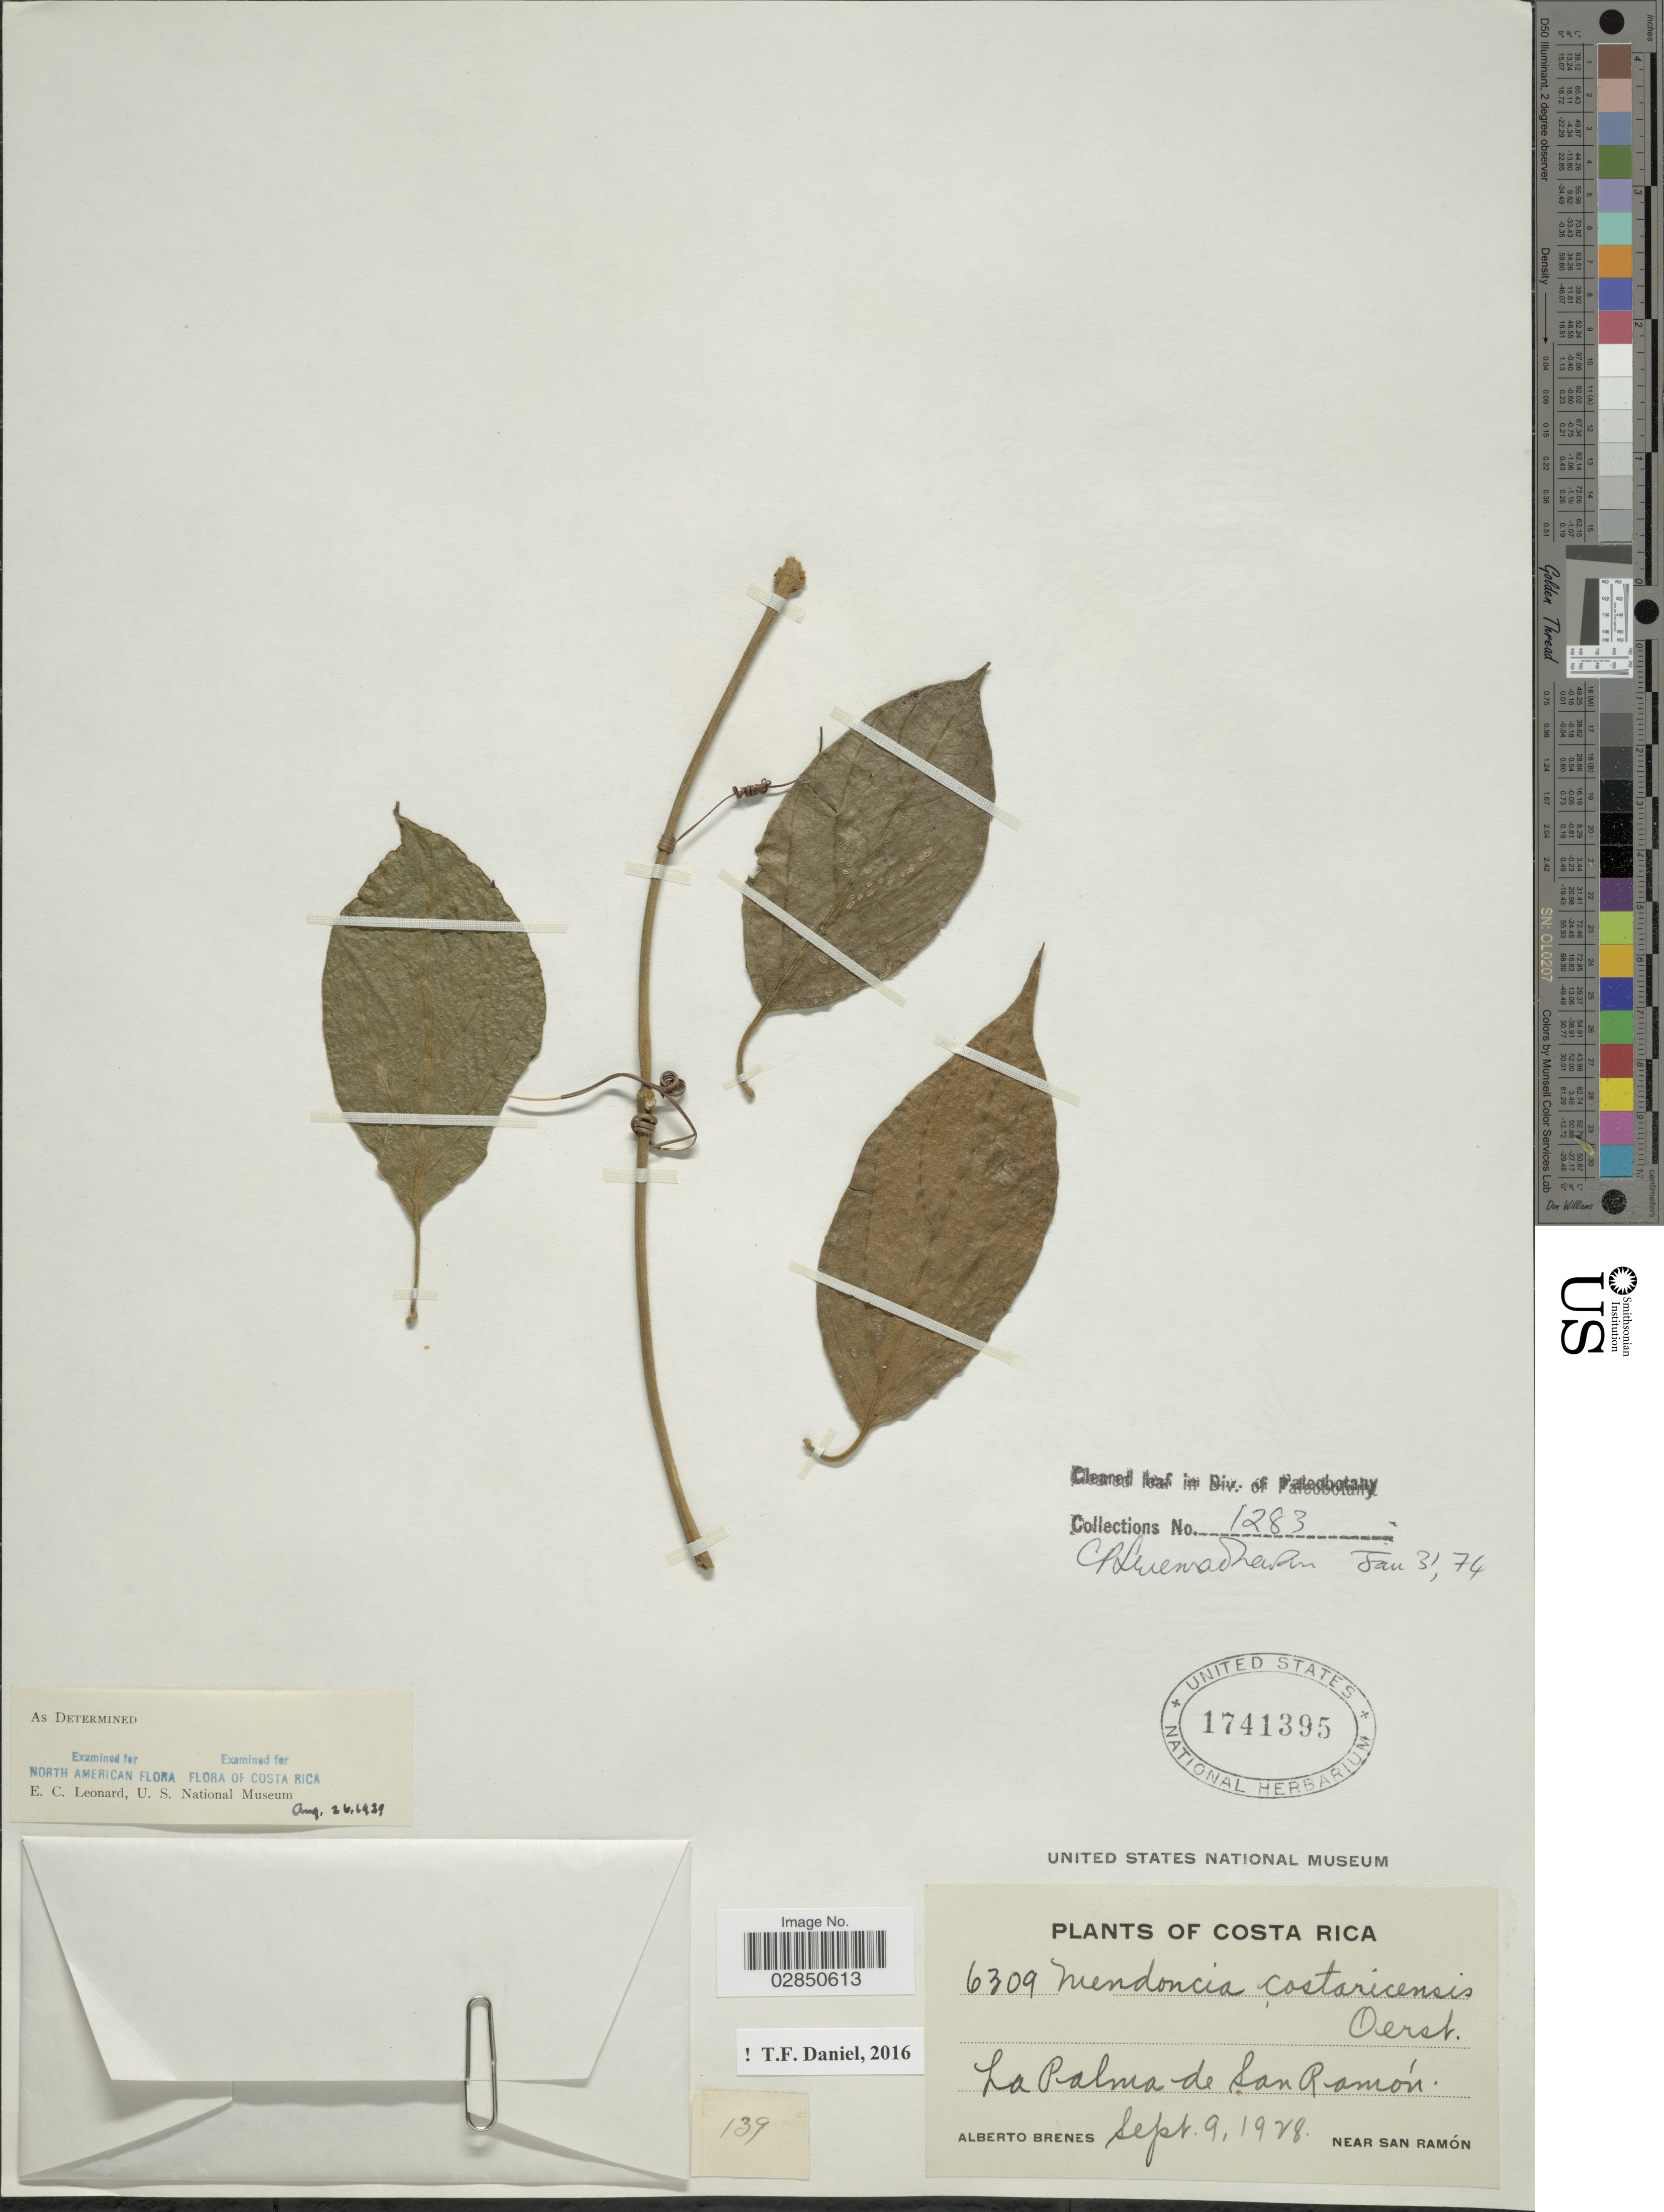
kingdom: Plantae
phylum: Tracheophyta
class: Magnoliopsida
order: Lamiales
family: Acanthaceae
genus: Mendoncia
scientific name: Mendoncia costaricana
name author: Oerst.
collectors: A. Brenes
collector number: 6309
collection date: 1928-09-09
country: Costa Rica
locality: La Palma de San Ramón, Near San Ramón.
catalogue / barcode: US 1741395